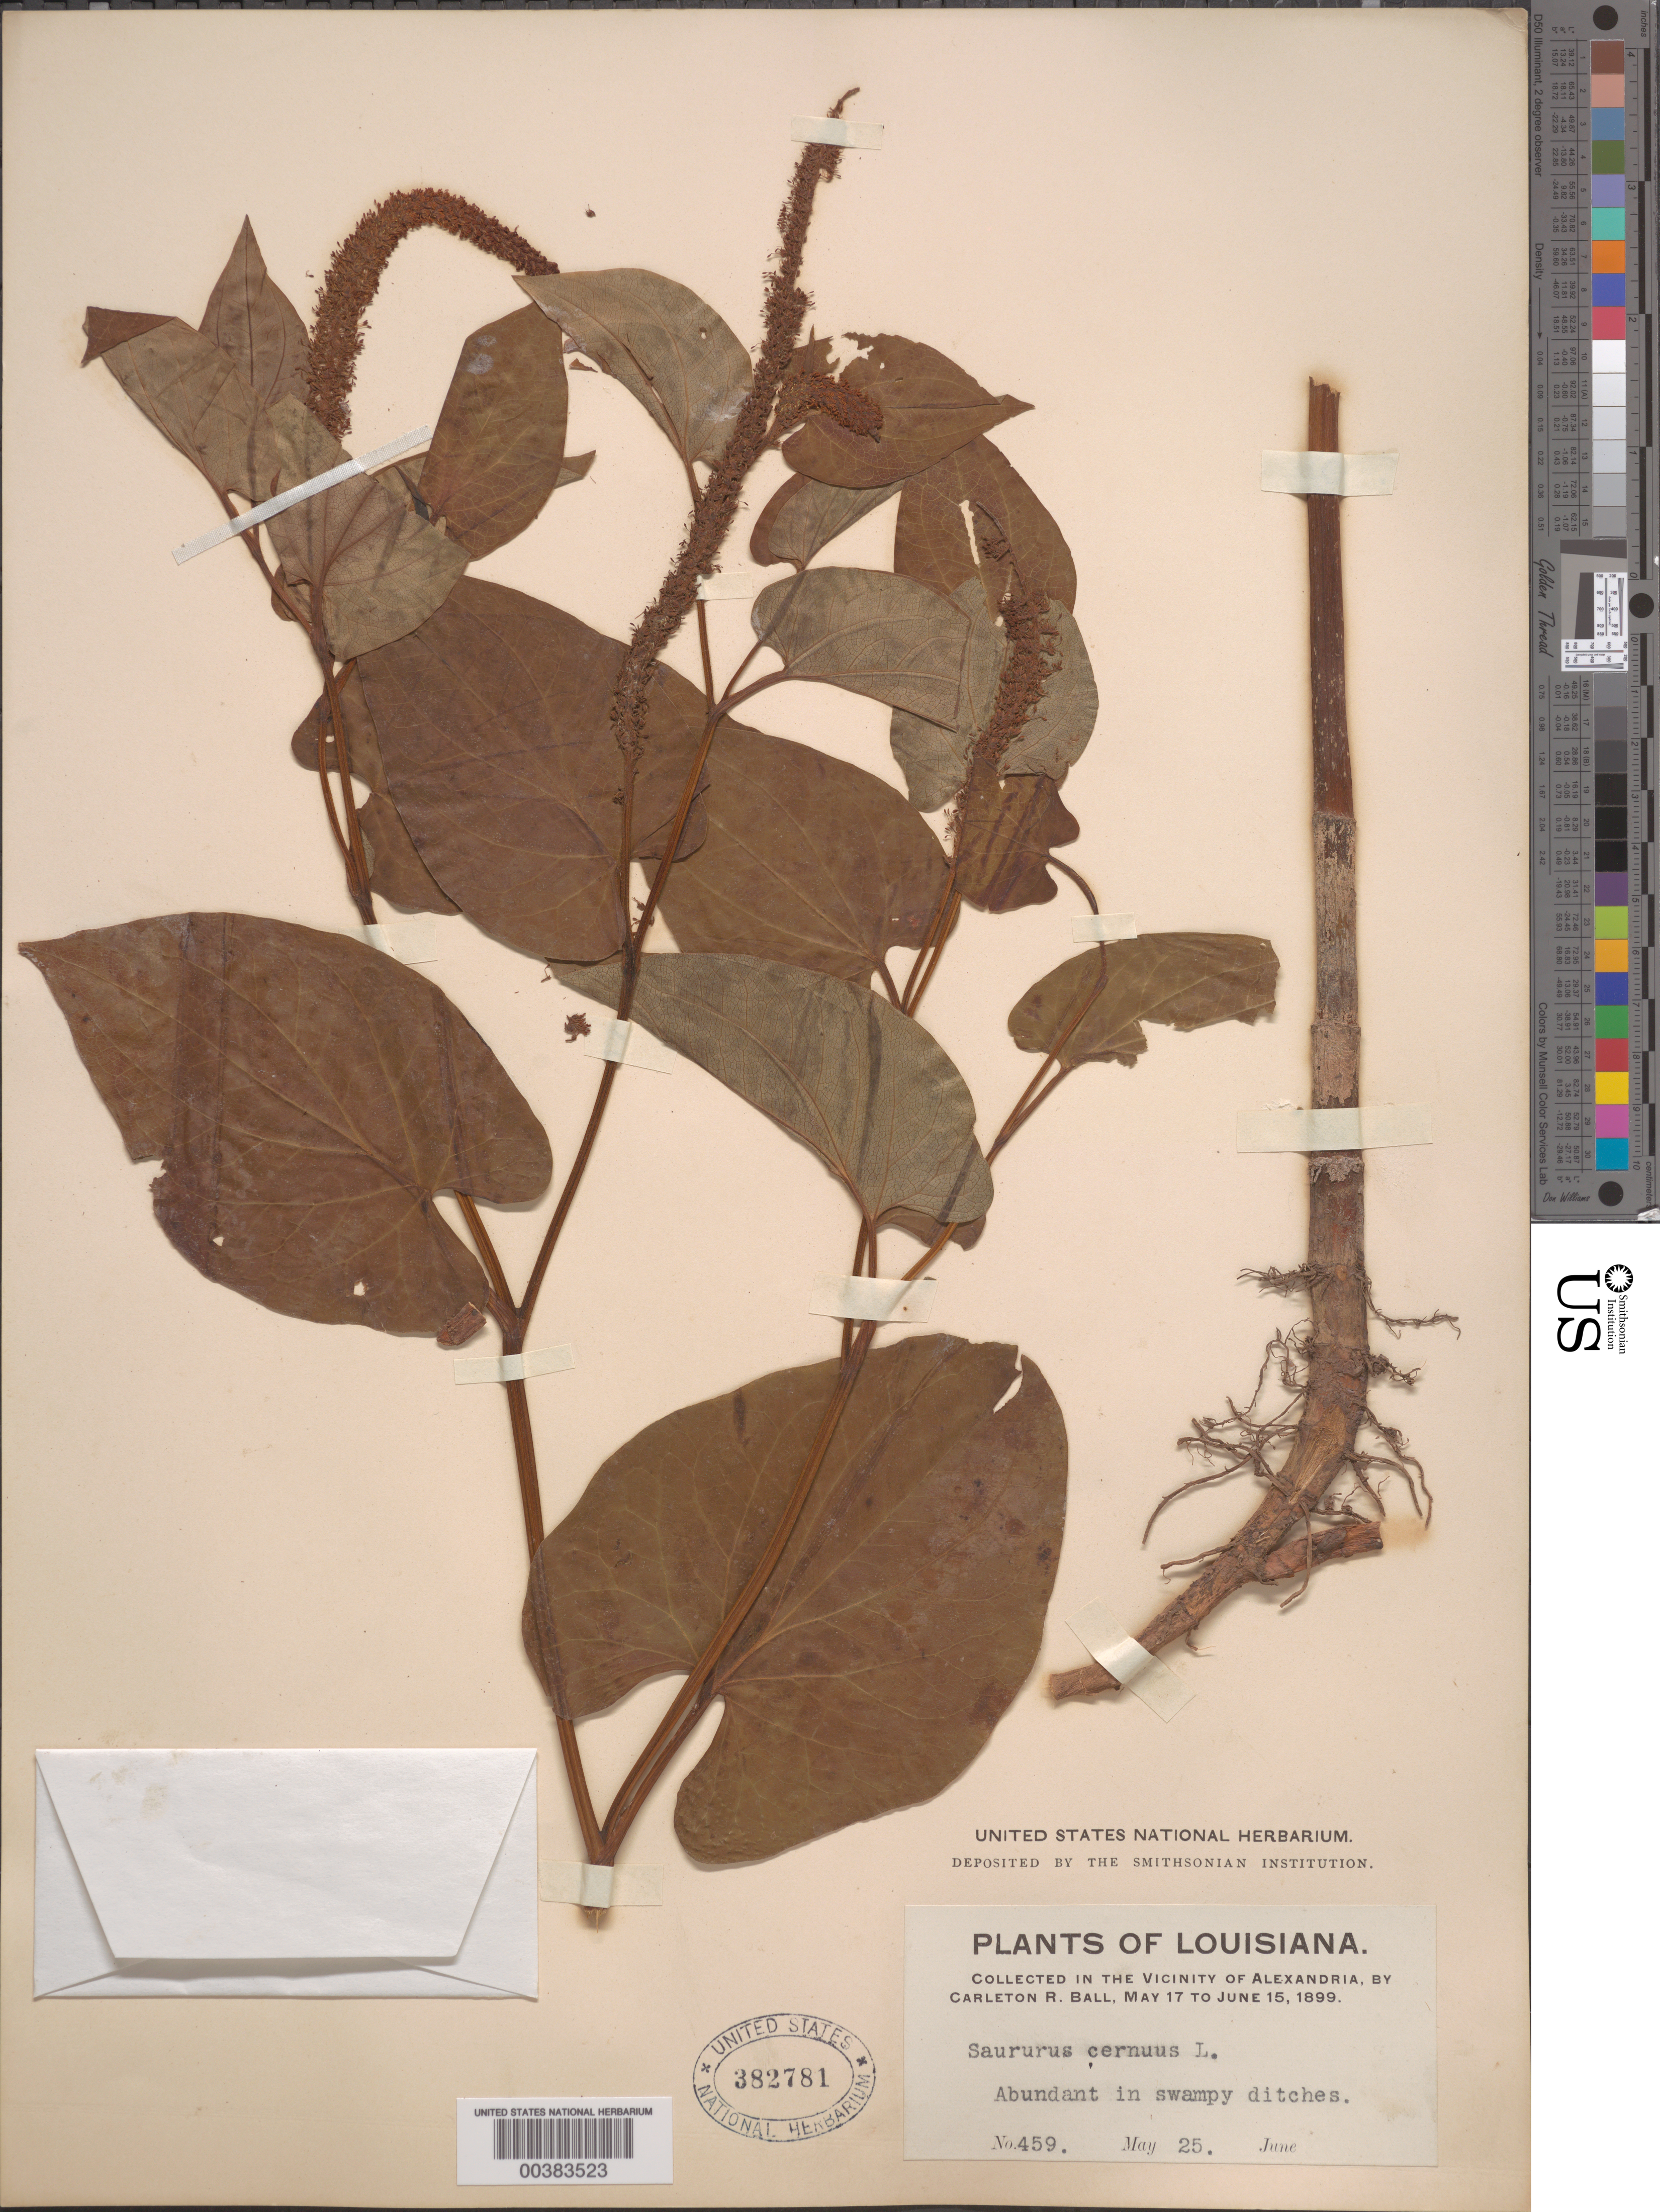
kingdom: Plantae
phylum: Tracheophyta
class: Magnoliopsida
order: Piperales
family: Saururaceae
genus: Saururus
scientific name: Saururus cernuus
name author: L.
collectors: C. R. Ball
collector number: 459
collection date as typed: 25 May 1899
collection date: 1899-05-25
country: United States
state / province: Louisiana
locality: Alexandria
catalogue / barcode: US 382781